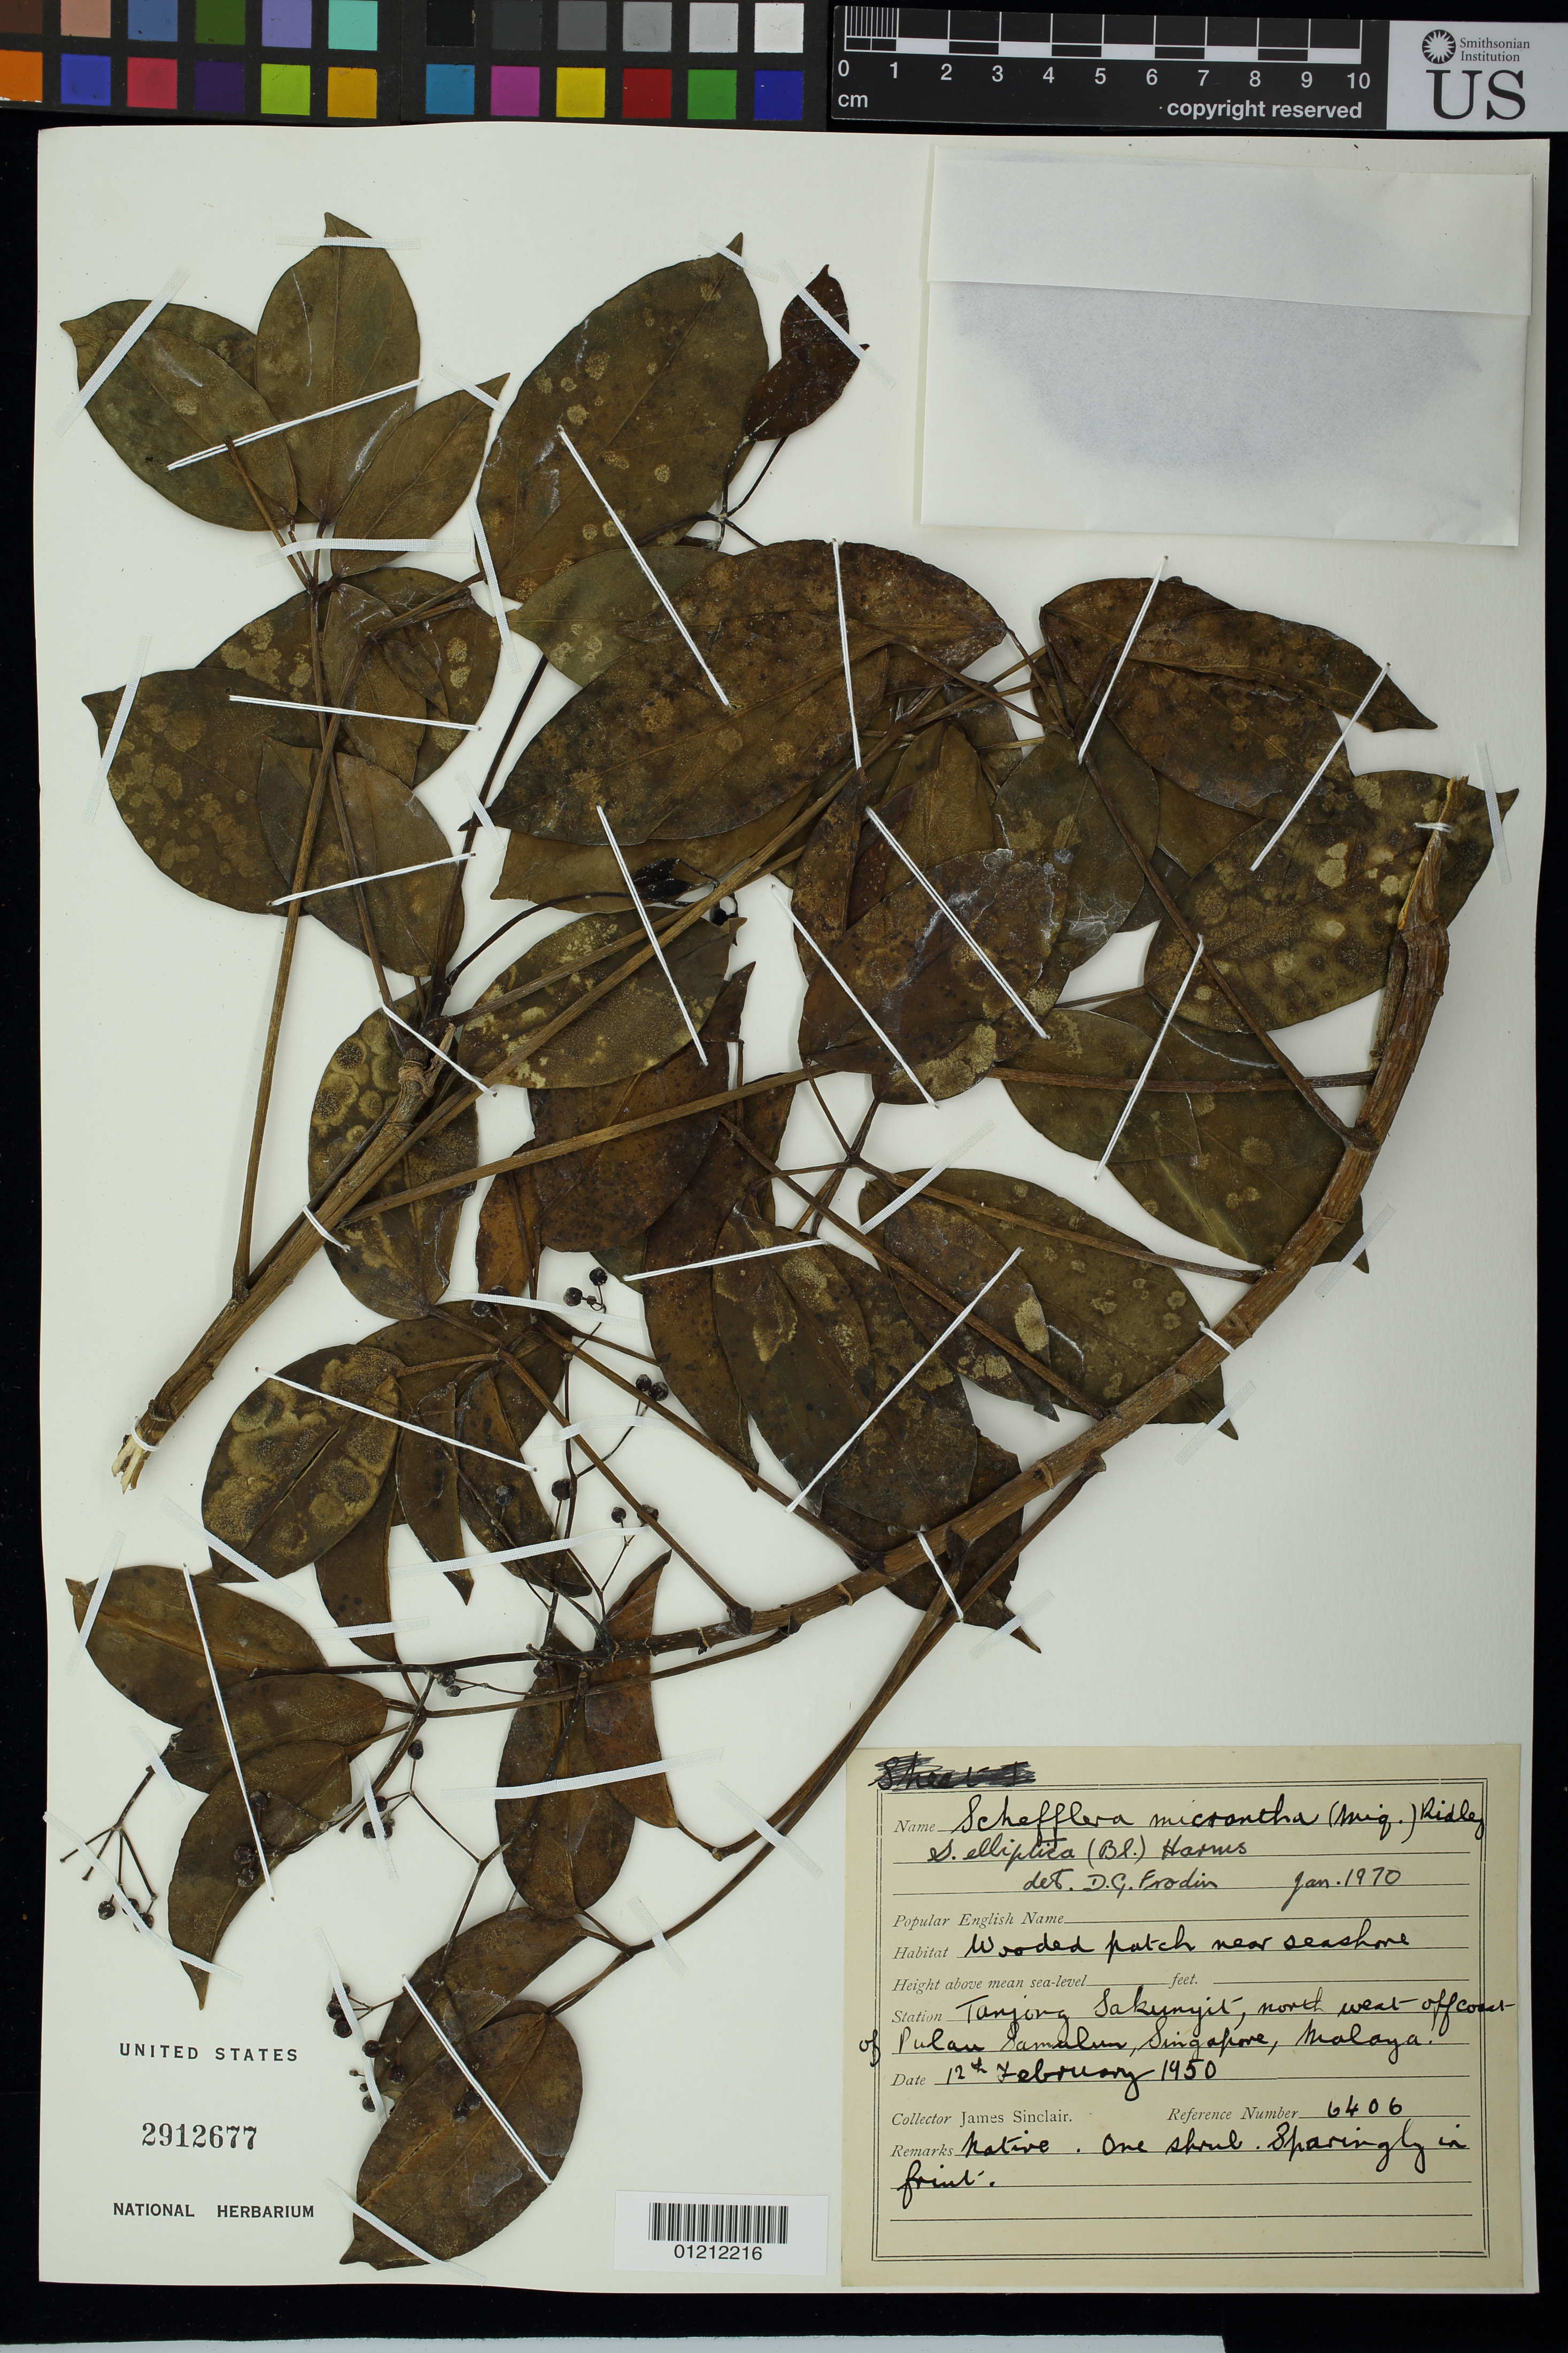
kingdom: Plantae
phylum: Tracheophyta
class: Magnoliopsida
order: Apiales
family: Araliaceae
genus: Schefflera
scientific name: Schefflera elliptica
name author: (Blume) Harms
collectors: J. Sinclair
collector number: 6406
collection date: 1950-02-12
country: Singapore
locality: Tanjong Sakunyit, NW of coast of Pulau Samulun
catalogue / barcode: US 2912677